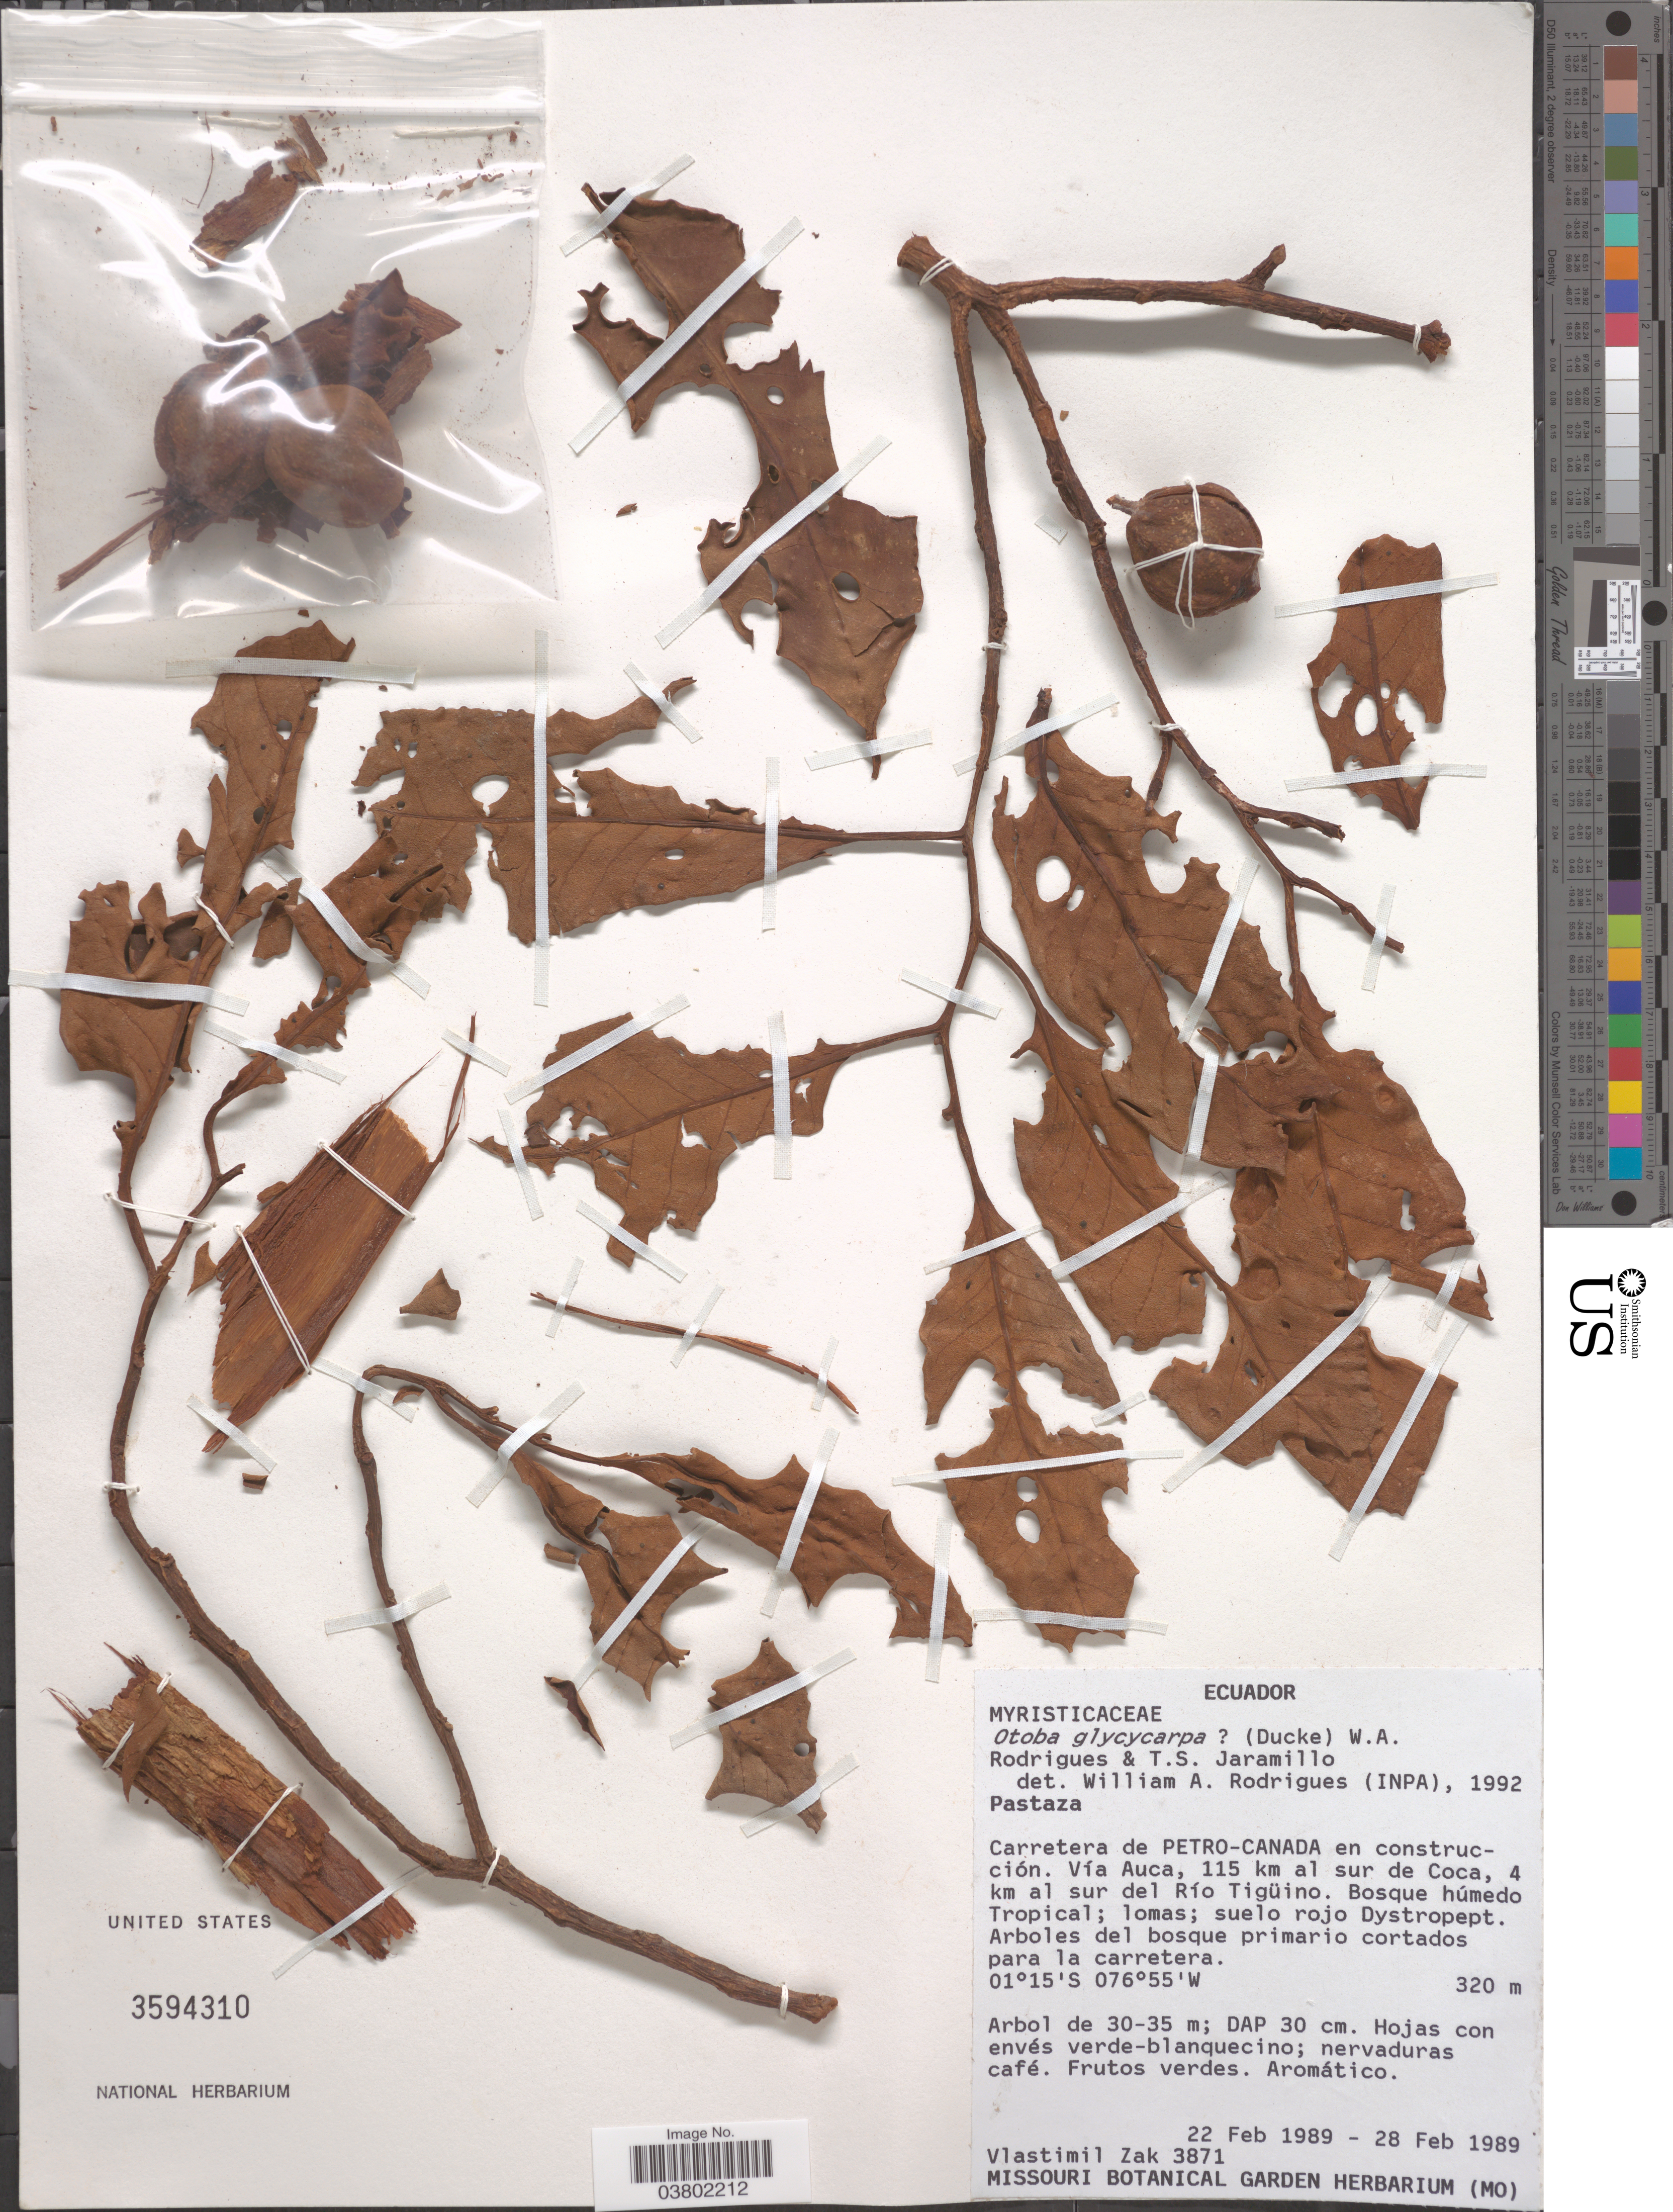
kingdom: Plantae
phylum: Tracheophyta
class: Magnoliopsida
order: Magnoliales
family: Myristicaceae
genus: Otoba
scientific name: Otoba glycycarpa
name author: (Ducke) W.A. Rodrigues & T.S. Jaram.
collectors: V. Zak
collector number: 3871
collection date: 1989-02-22/1989-02-28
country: Ecuador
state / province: Pastaza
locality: Carretera de Petro-Canada en construcción. Vía Auca, 115 km al sur de Coca, 4 km al sur del Río Tigüino.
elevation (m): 320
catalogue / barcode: US 3594310